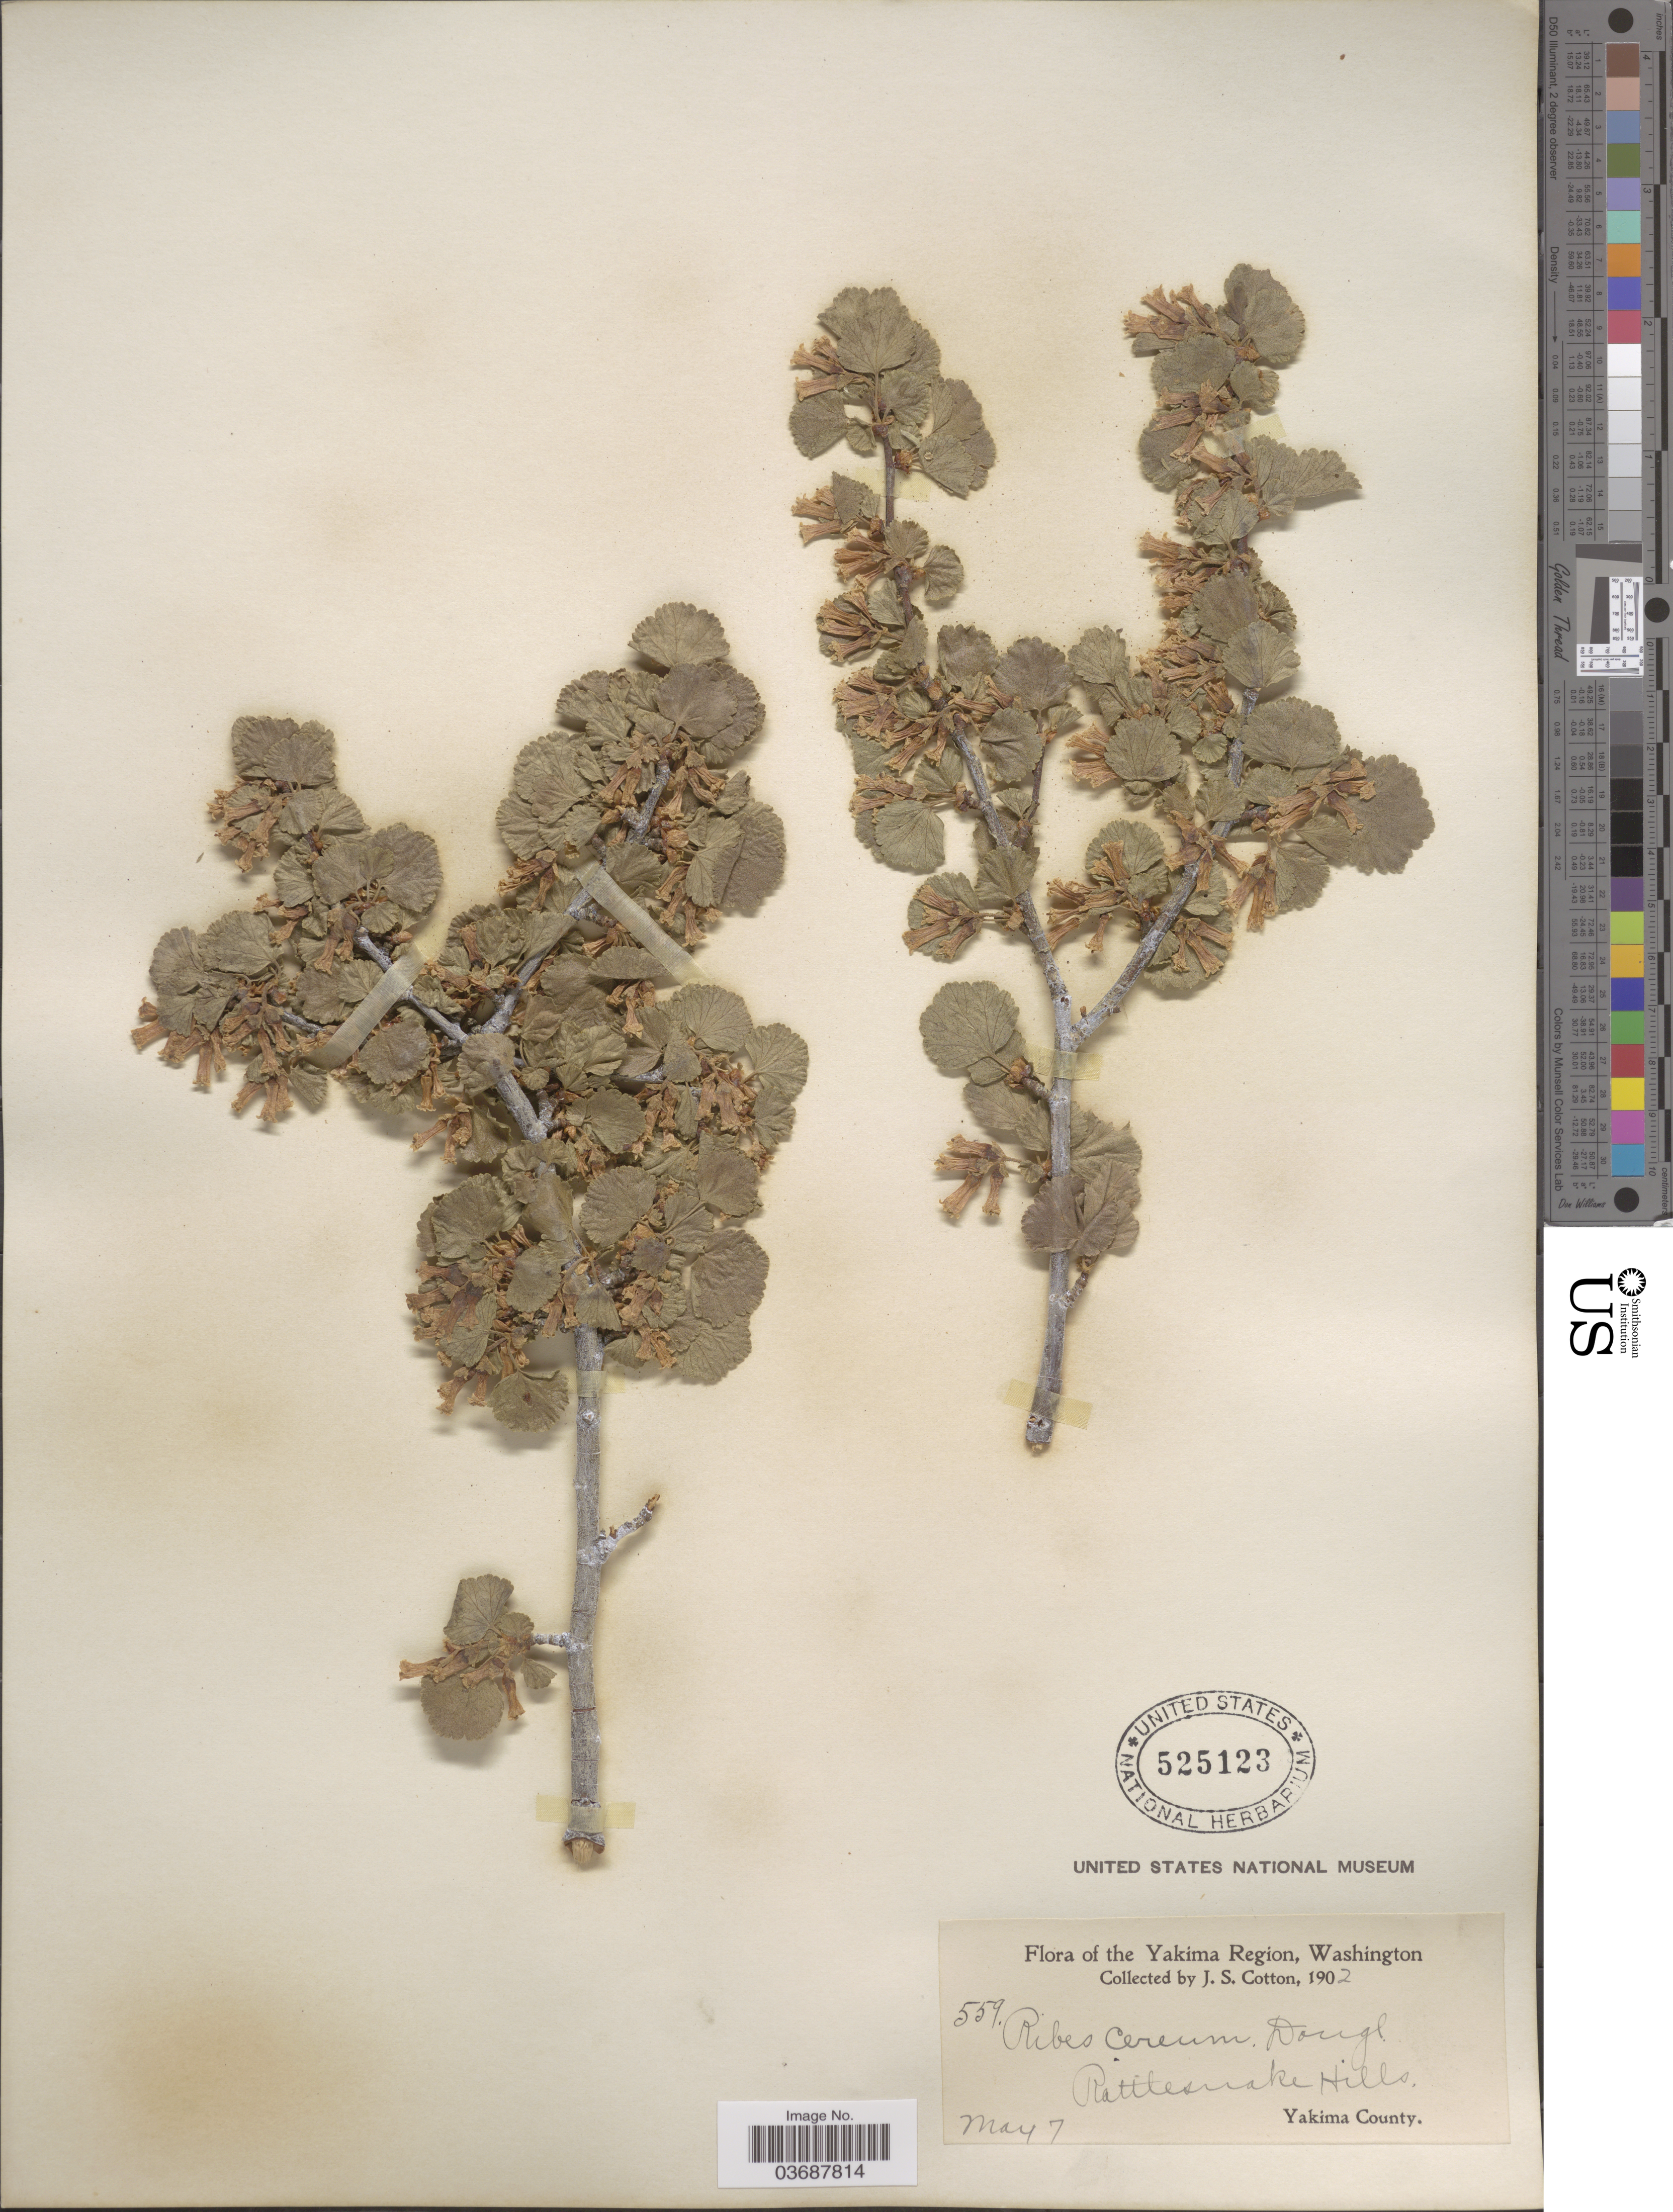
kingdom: Plantae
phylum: Tracheophyta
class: Magnoliopsida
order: Saxifragales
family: Grossulariaceae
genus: Ribes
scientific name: Ribes inebrians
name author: Lindl.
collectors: J. S. Cotton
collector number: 559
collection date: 1902-05-07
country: United States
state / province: Washington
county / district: Yakima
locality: The Yakima Region. Rattlesnake Hills. Yakima County.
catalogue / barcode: US 525123